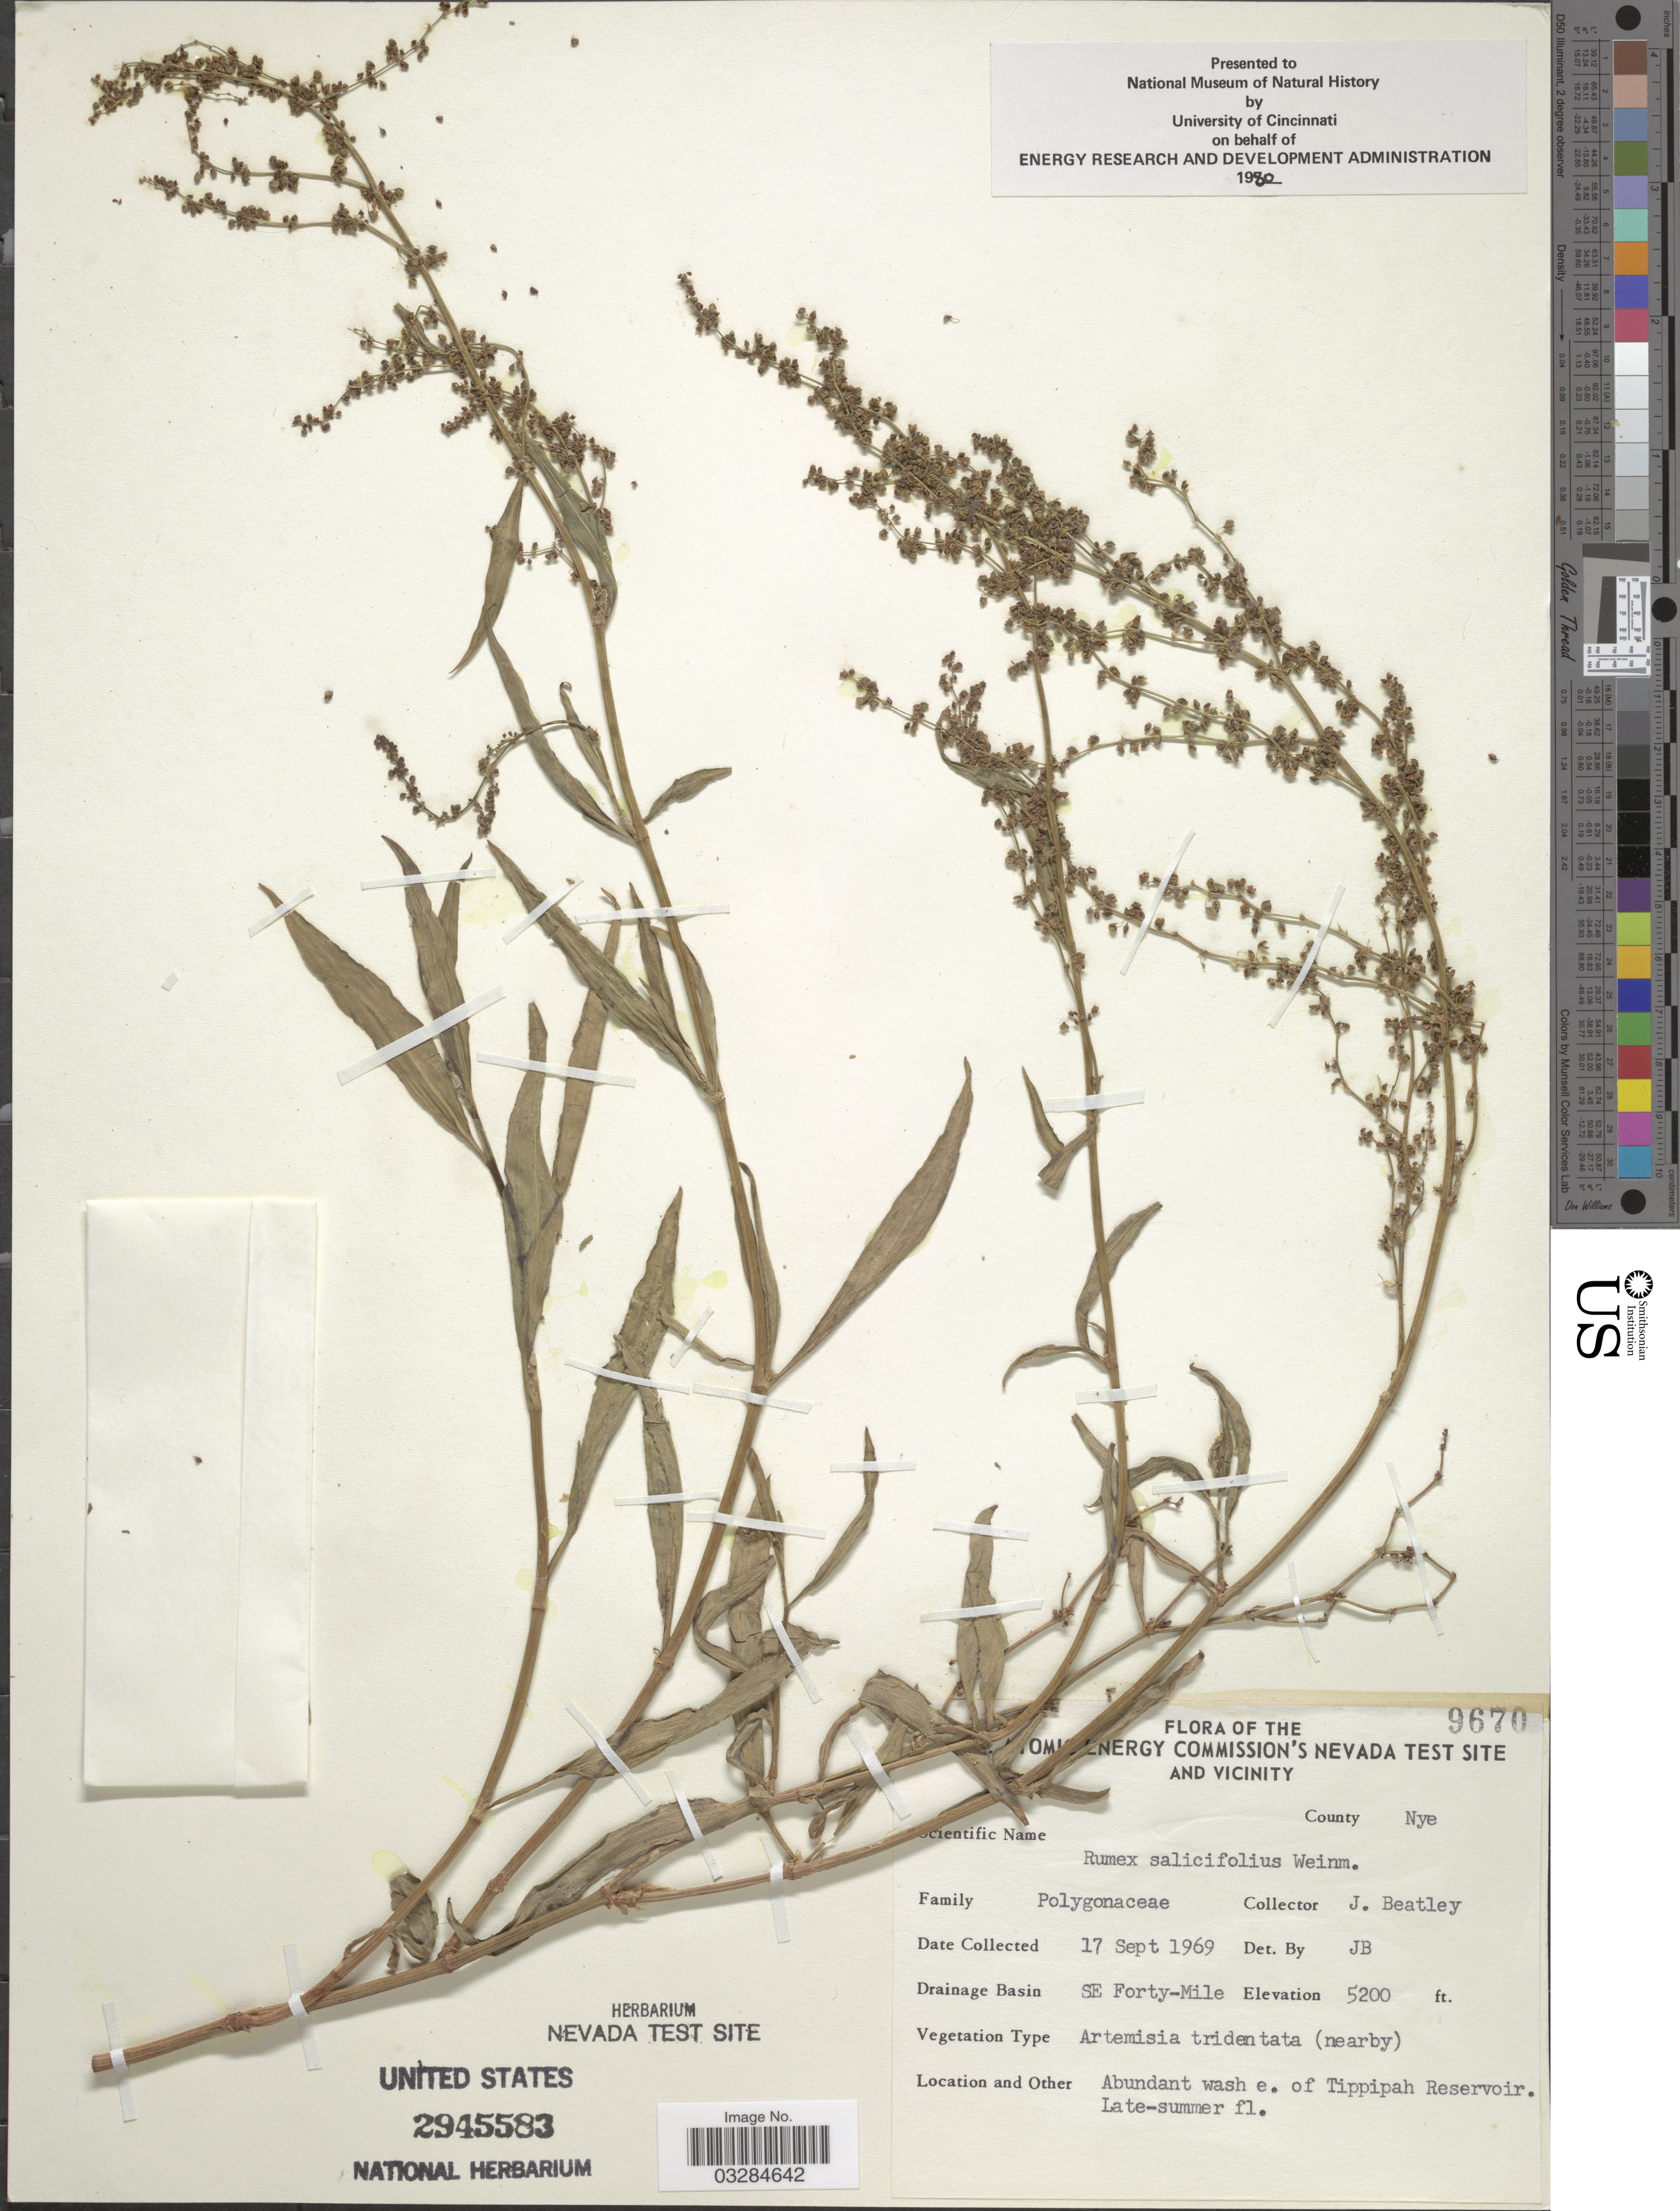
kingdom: Plantae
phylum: Tracheophyta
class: Magnoliopsida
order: Caryophyllales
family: Polygonaceae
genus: Rumex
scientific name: Rumex salicifolius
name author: Weinm.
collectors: J. C. Beatley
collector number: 9670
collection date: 1969-09-17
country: United States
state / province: Nevada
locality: U.S. Atomic Energy Commission's Nevada Test Site and Vicinity, County Nye, Drainage Basin SE Forty-Mile, Abundant wash e. of Tippipah Reservoir.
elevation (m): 1585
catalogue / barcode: US 2945583